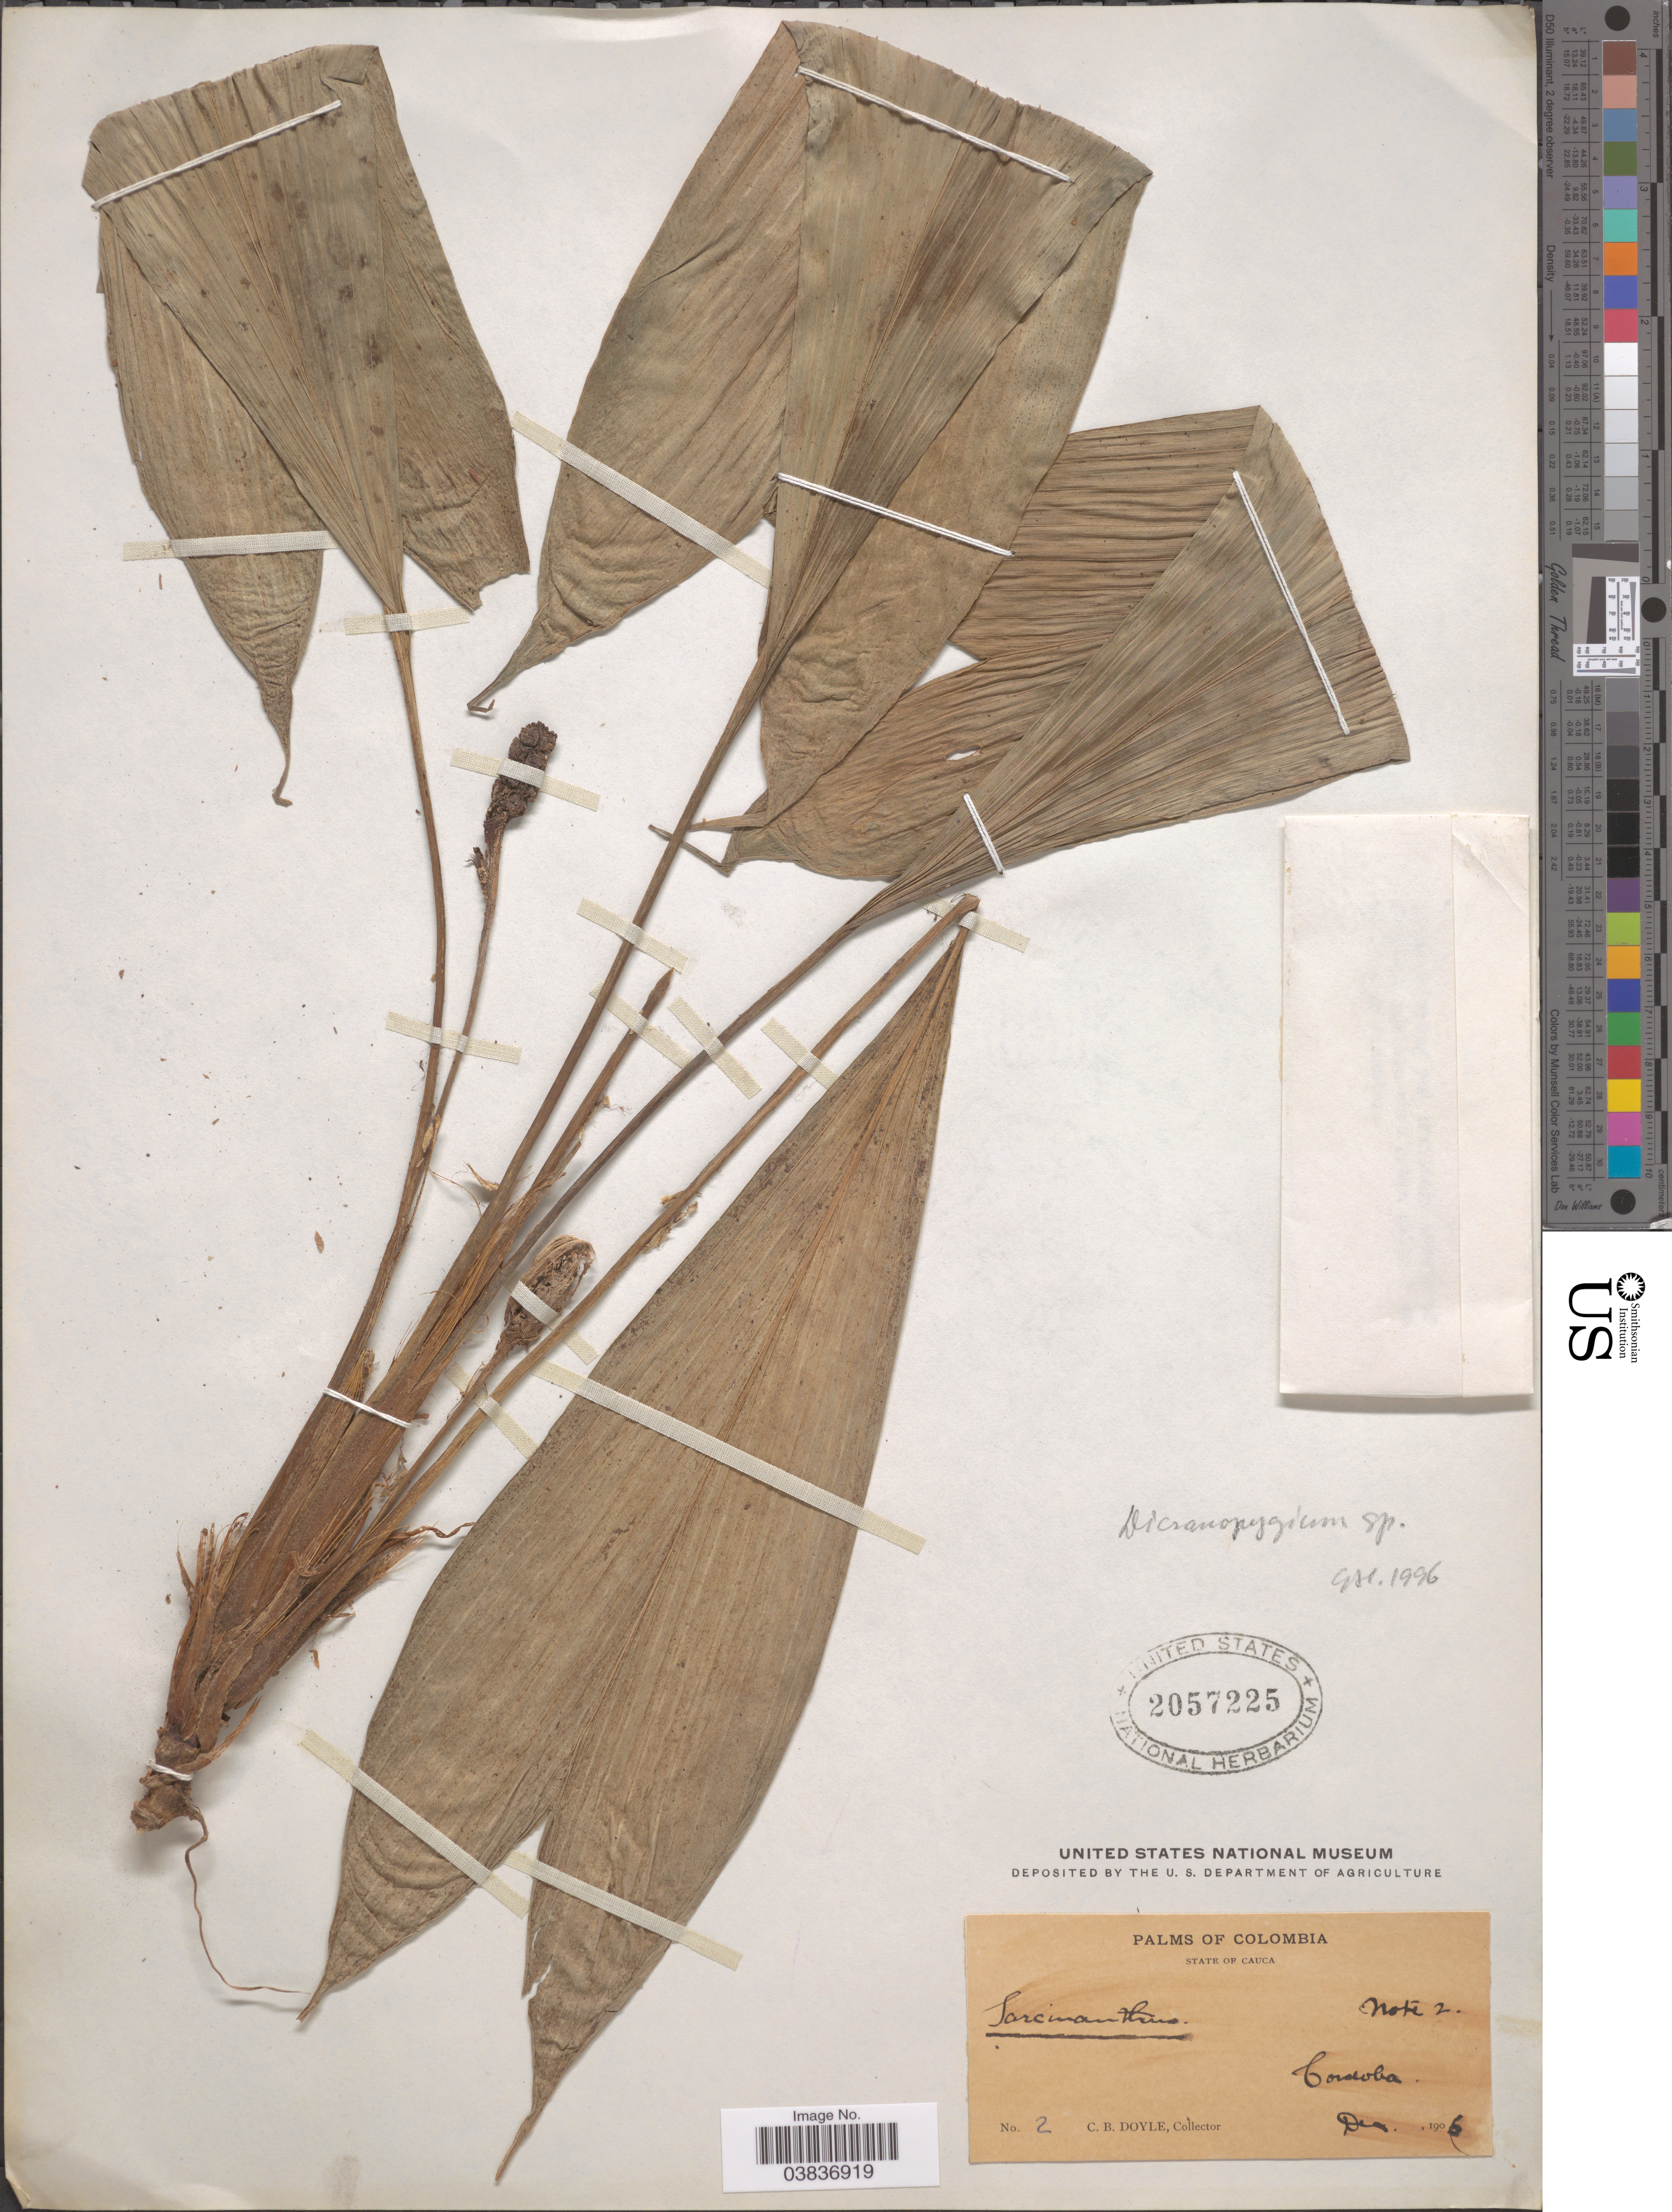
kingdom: Plantae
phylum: Tracheophyta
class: Liliopsida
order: Pandanales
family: Cyclanthaceae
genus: Dicranopygium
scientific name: Dicranopygium sp.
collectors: C. Doyle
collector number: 2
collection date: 1906-12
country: Colombia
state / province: Cauca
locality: Cordoba.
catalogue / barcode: US 2057225